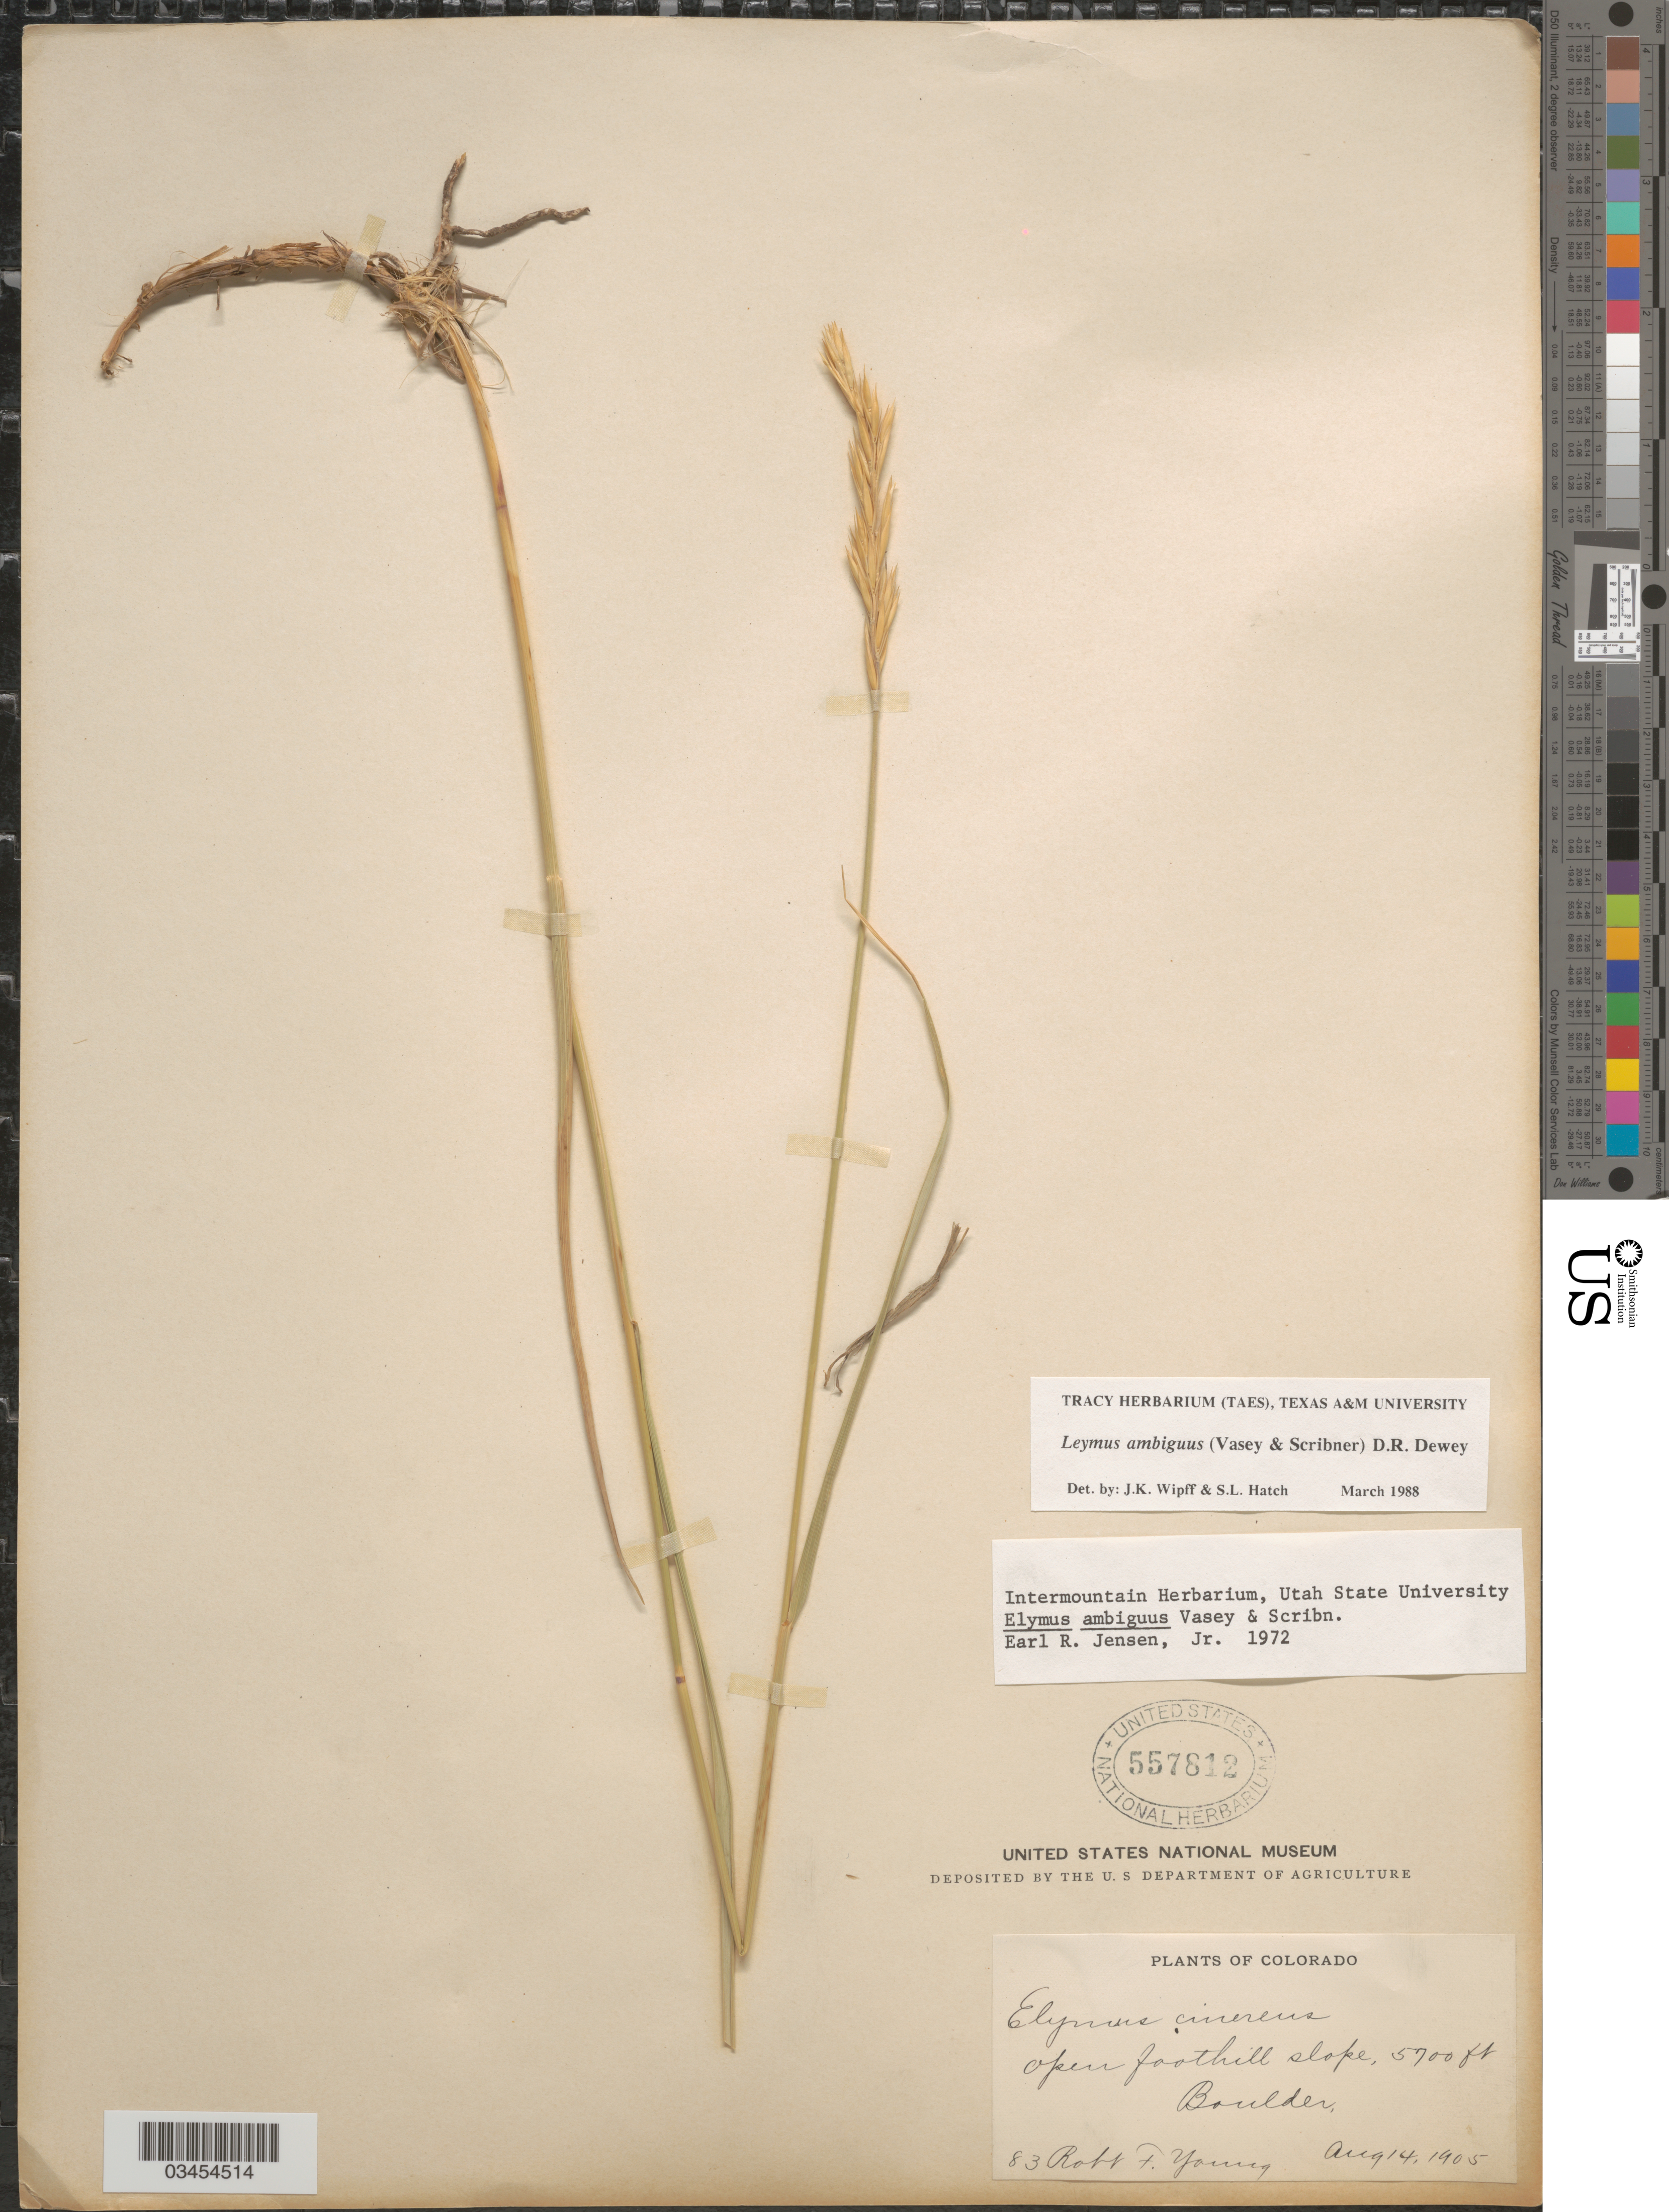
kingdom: Plantae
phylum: Tracheophyta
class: Liliopsida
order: Poales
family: Poaceae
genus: Leymus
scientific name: Leymus ambiguus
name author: (Vasey & Scribn.) Dewey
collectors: R. Young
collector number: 83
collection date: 1905-08-14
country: United States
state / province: Colorado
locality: Open foothill slope, Boulder.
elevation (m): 1737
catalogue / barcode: US 557812